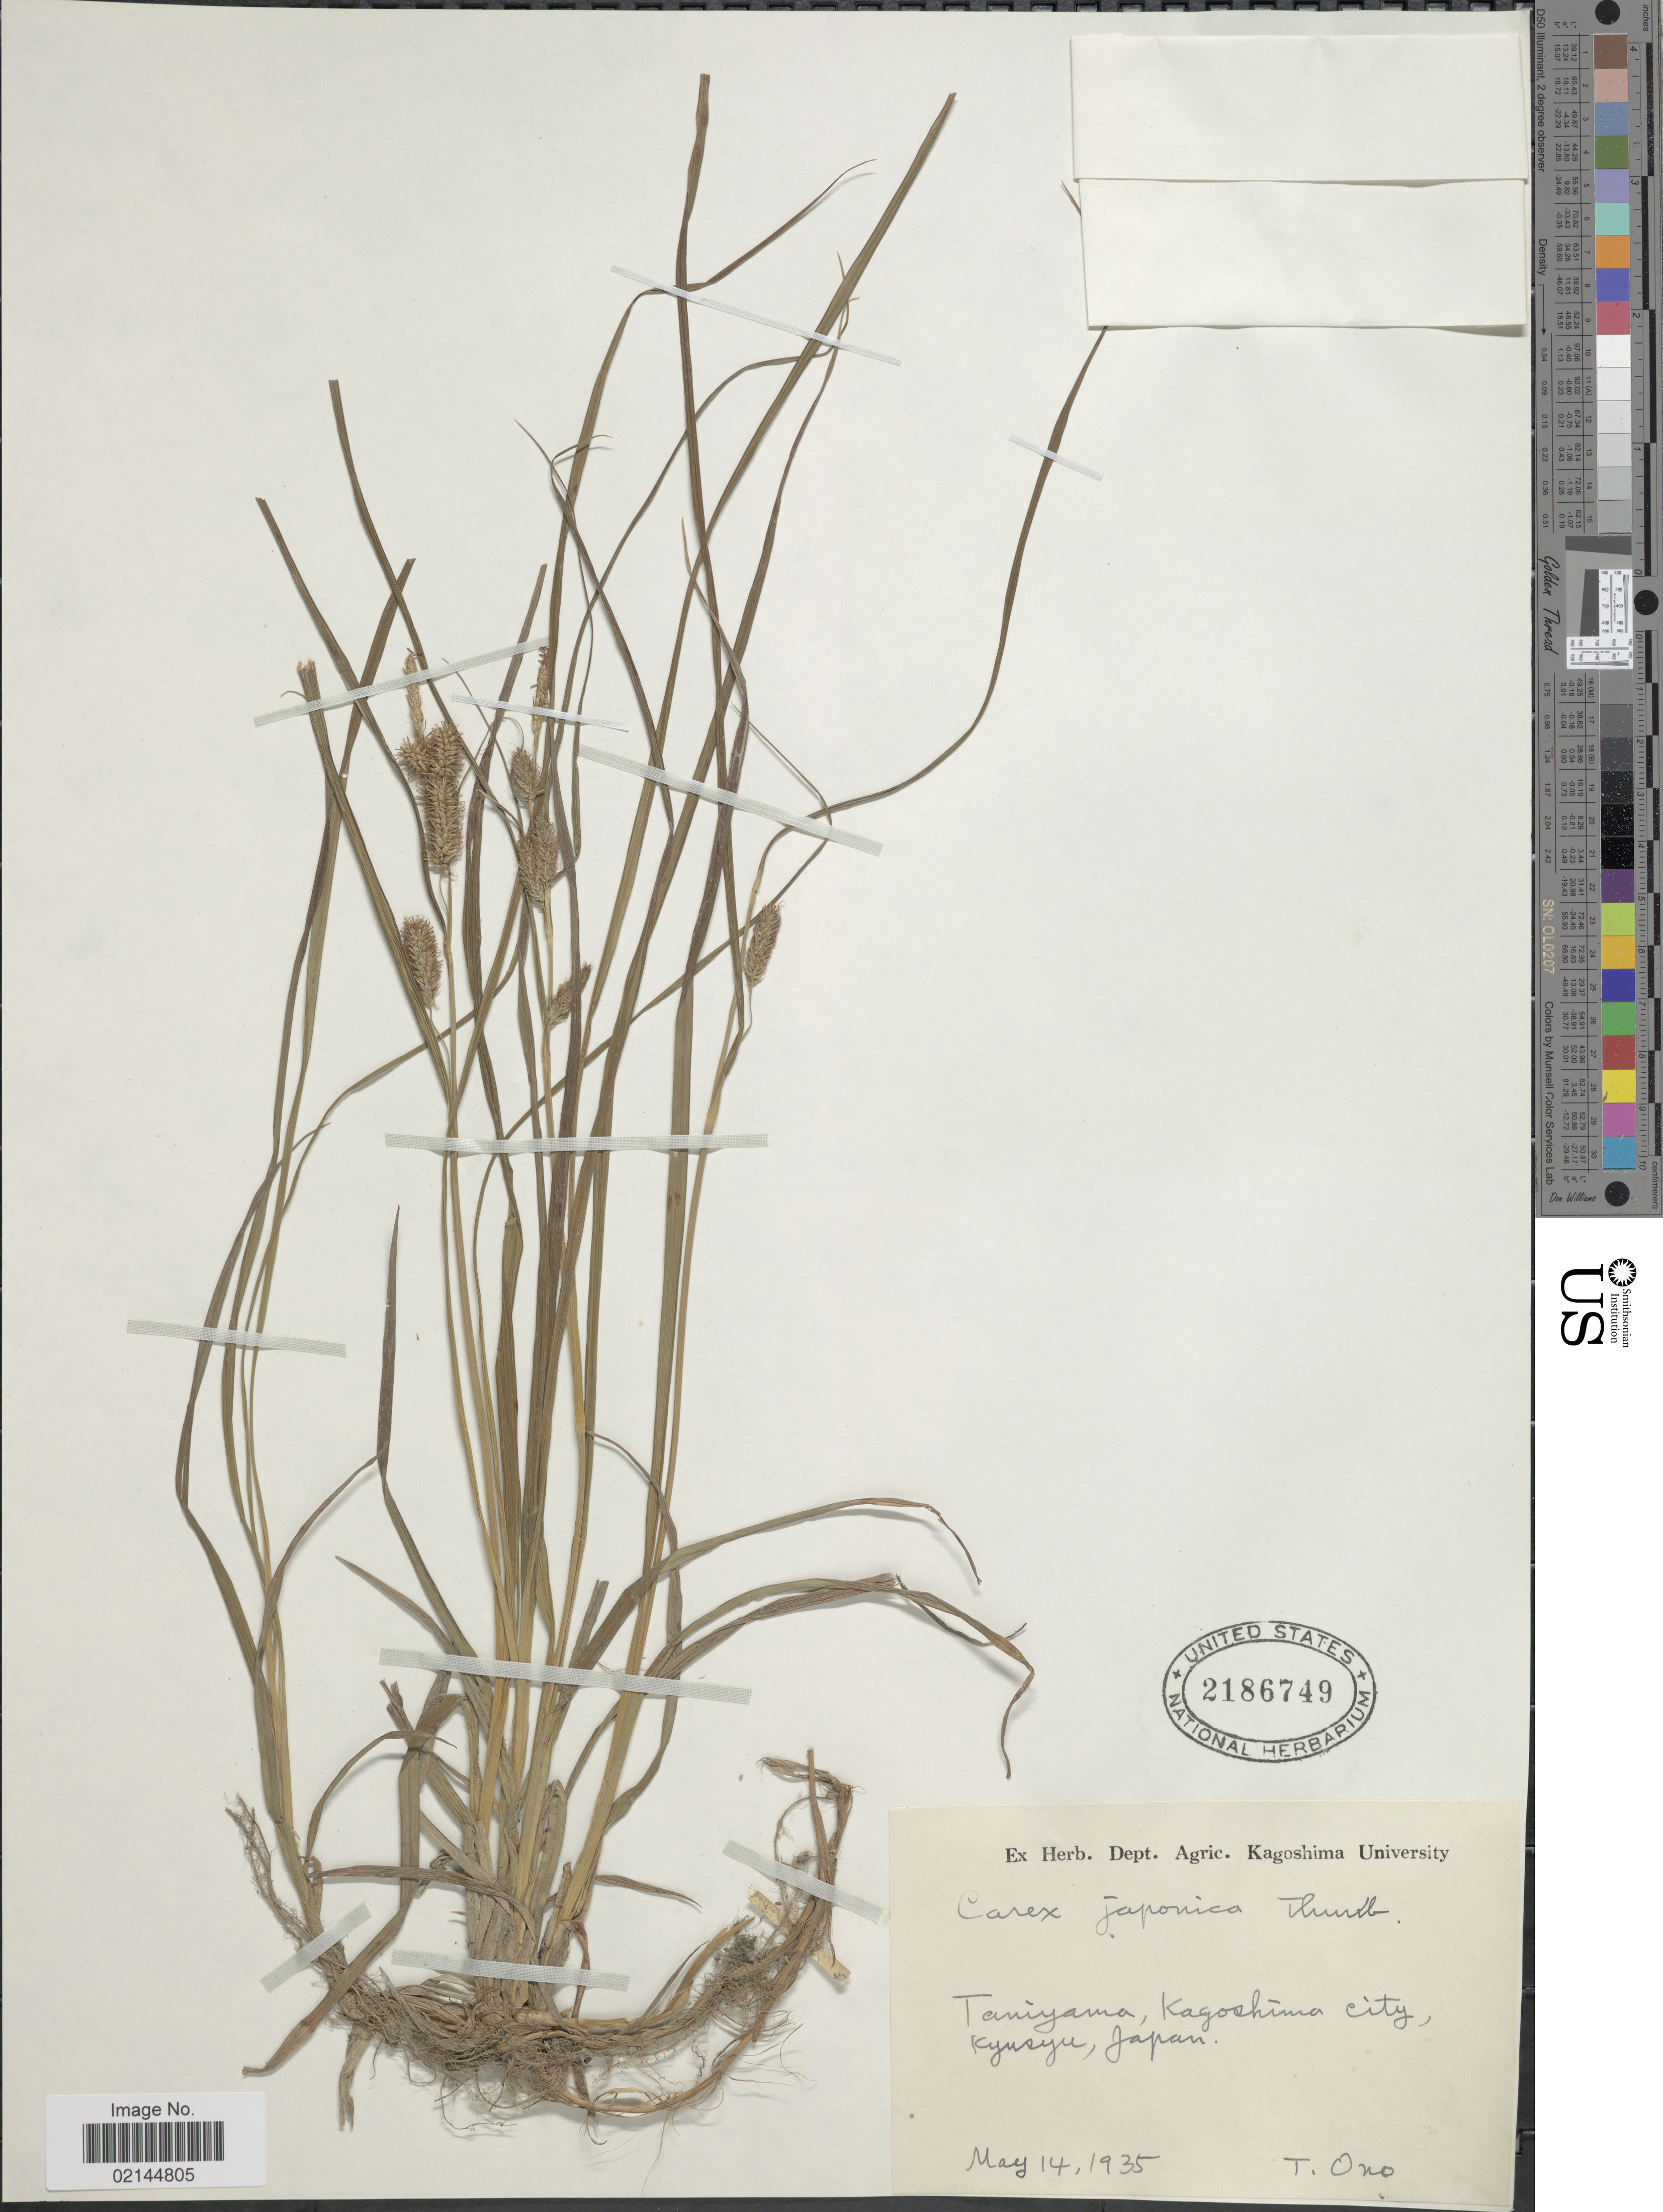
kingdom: Plantae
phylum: Tracheophyta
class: Liliopsida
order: Poales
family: Cyperaceae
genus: Carex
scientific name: Carex japonica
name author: Thunb.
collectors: T. Ono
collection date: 1935-05-14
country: Japan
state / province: Kagosima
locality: Taniyama, Kagoshima City, Kyusyu, Japan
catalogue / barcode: US 2186749